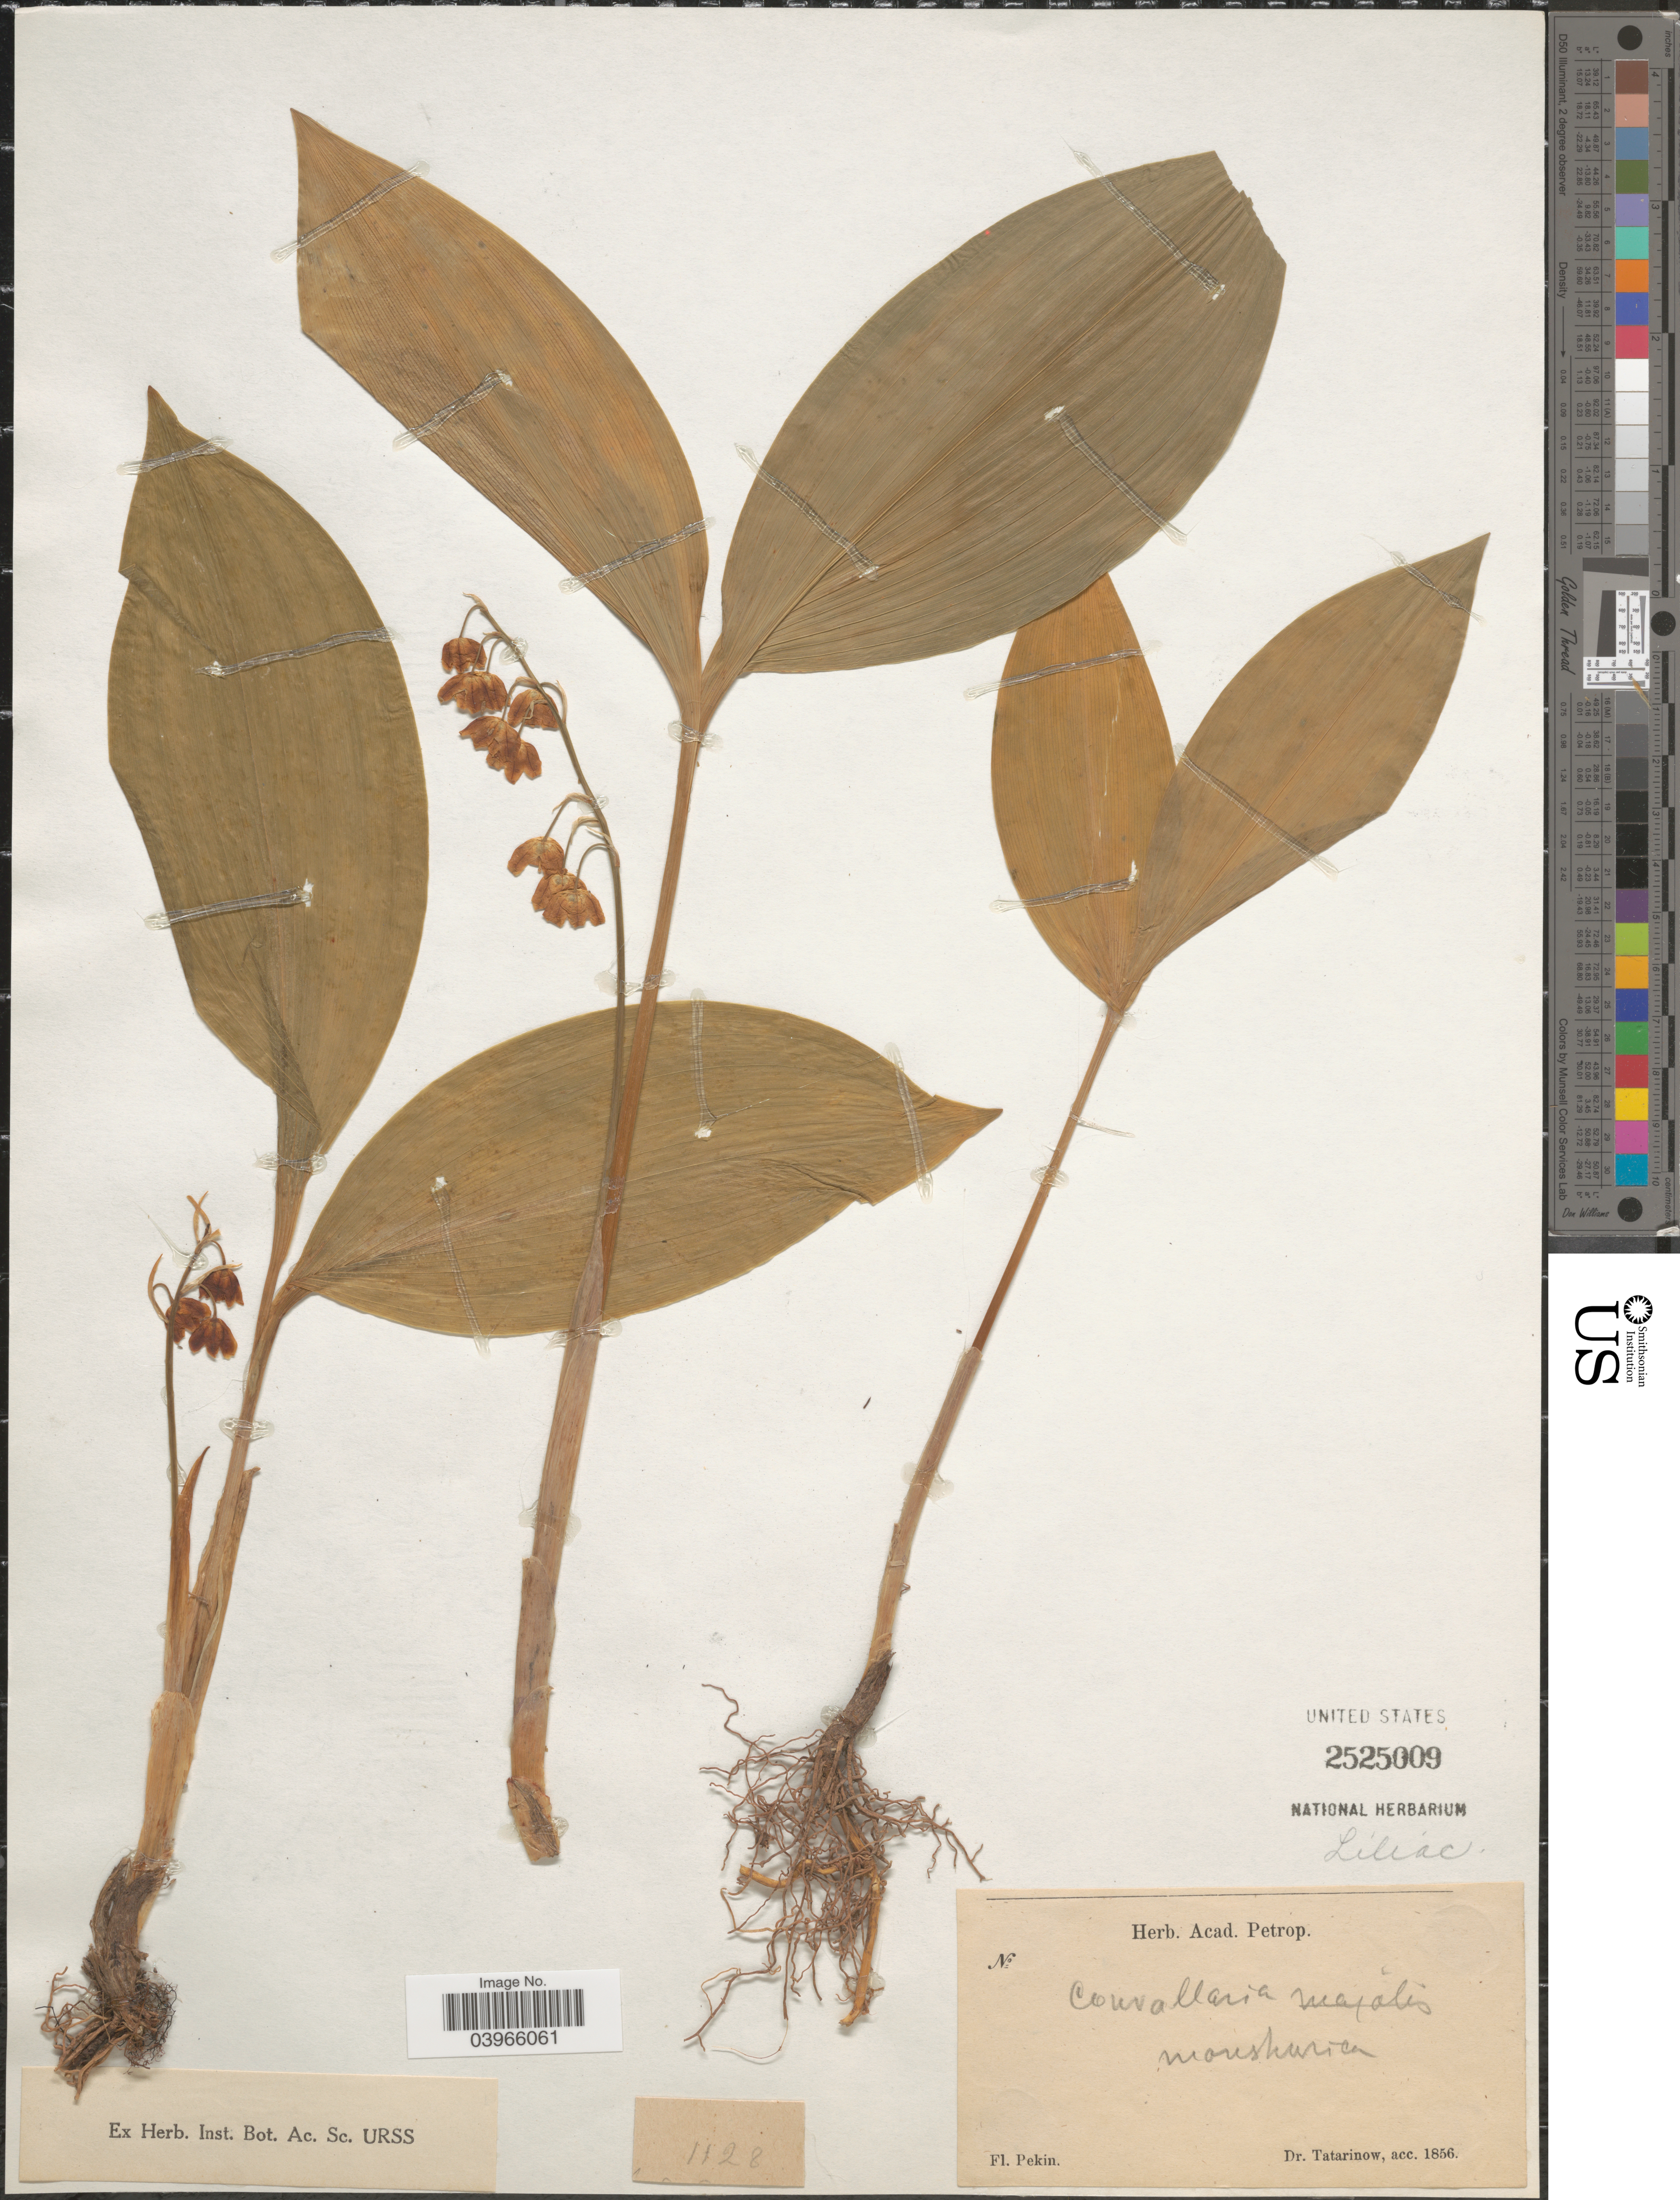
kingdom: Plantae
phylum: Tracheophyta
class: Liliopsida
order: Asparagales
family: Asparagaceae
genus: Convallaria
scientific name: Convallaria majalis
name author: L.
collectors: -. Tatarinow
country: China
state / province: Beijing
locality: Pekin.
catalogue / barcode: US 2525009